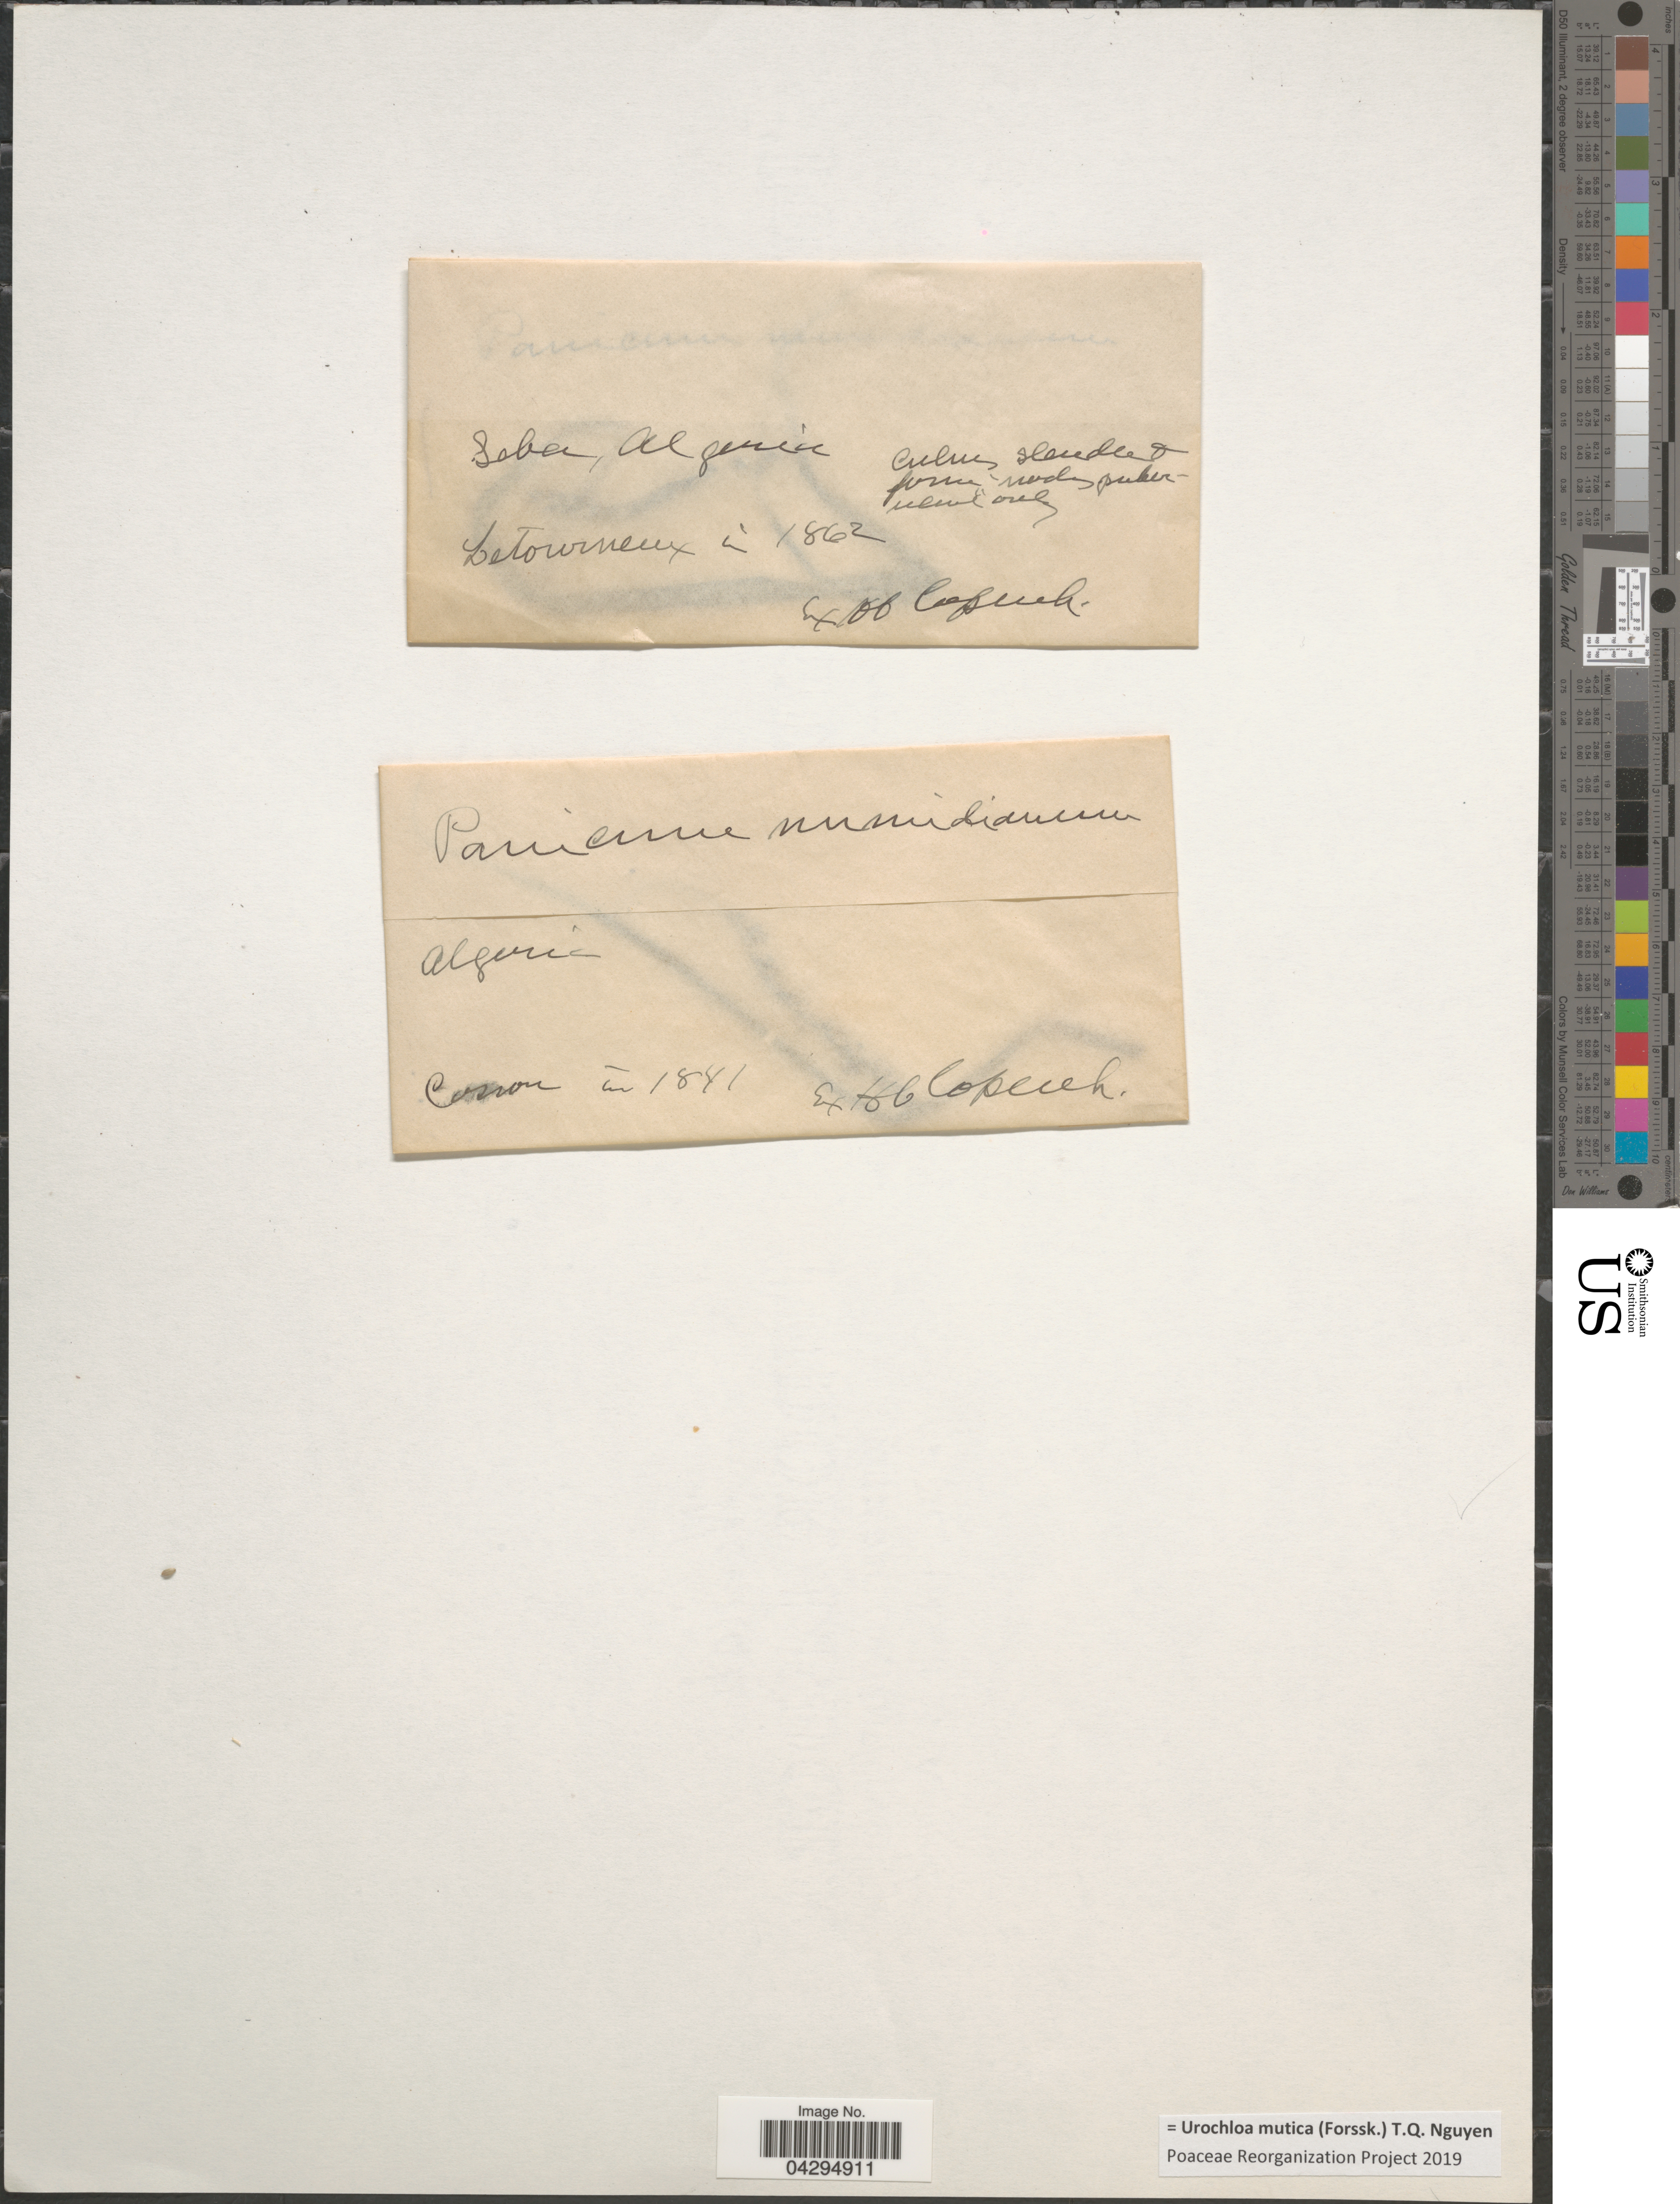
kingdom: Plantae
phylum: Tracheophyta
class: Liliopsida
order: Poales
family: Poaceae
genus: Urochloa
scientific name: Urochloa mutica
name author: (Forssk.) T.Q. Nguyen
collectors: Letourmeux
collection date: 1862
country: Algeria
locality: Algerie.